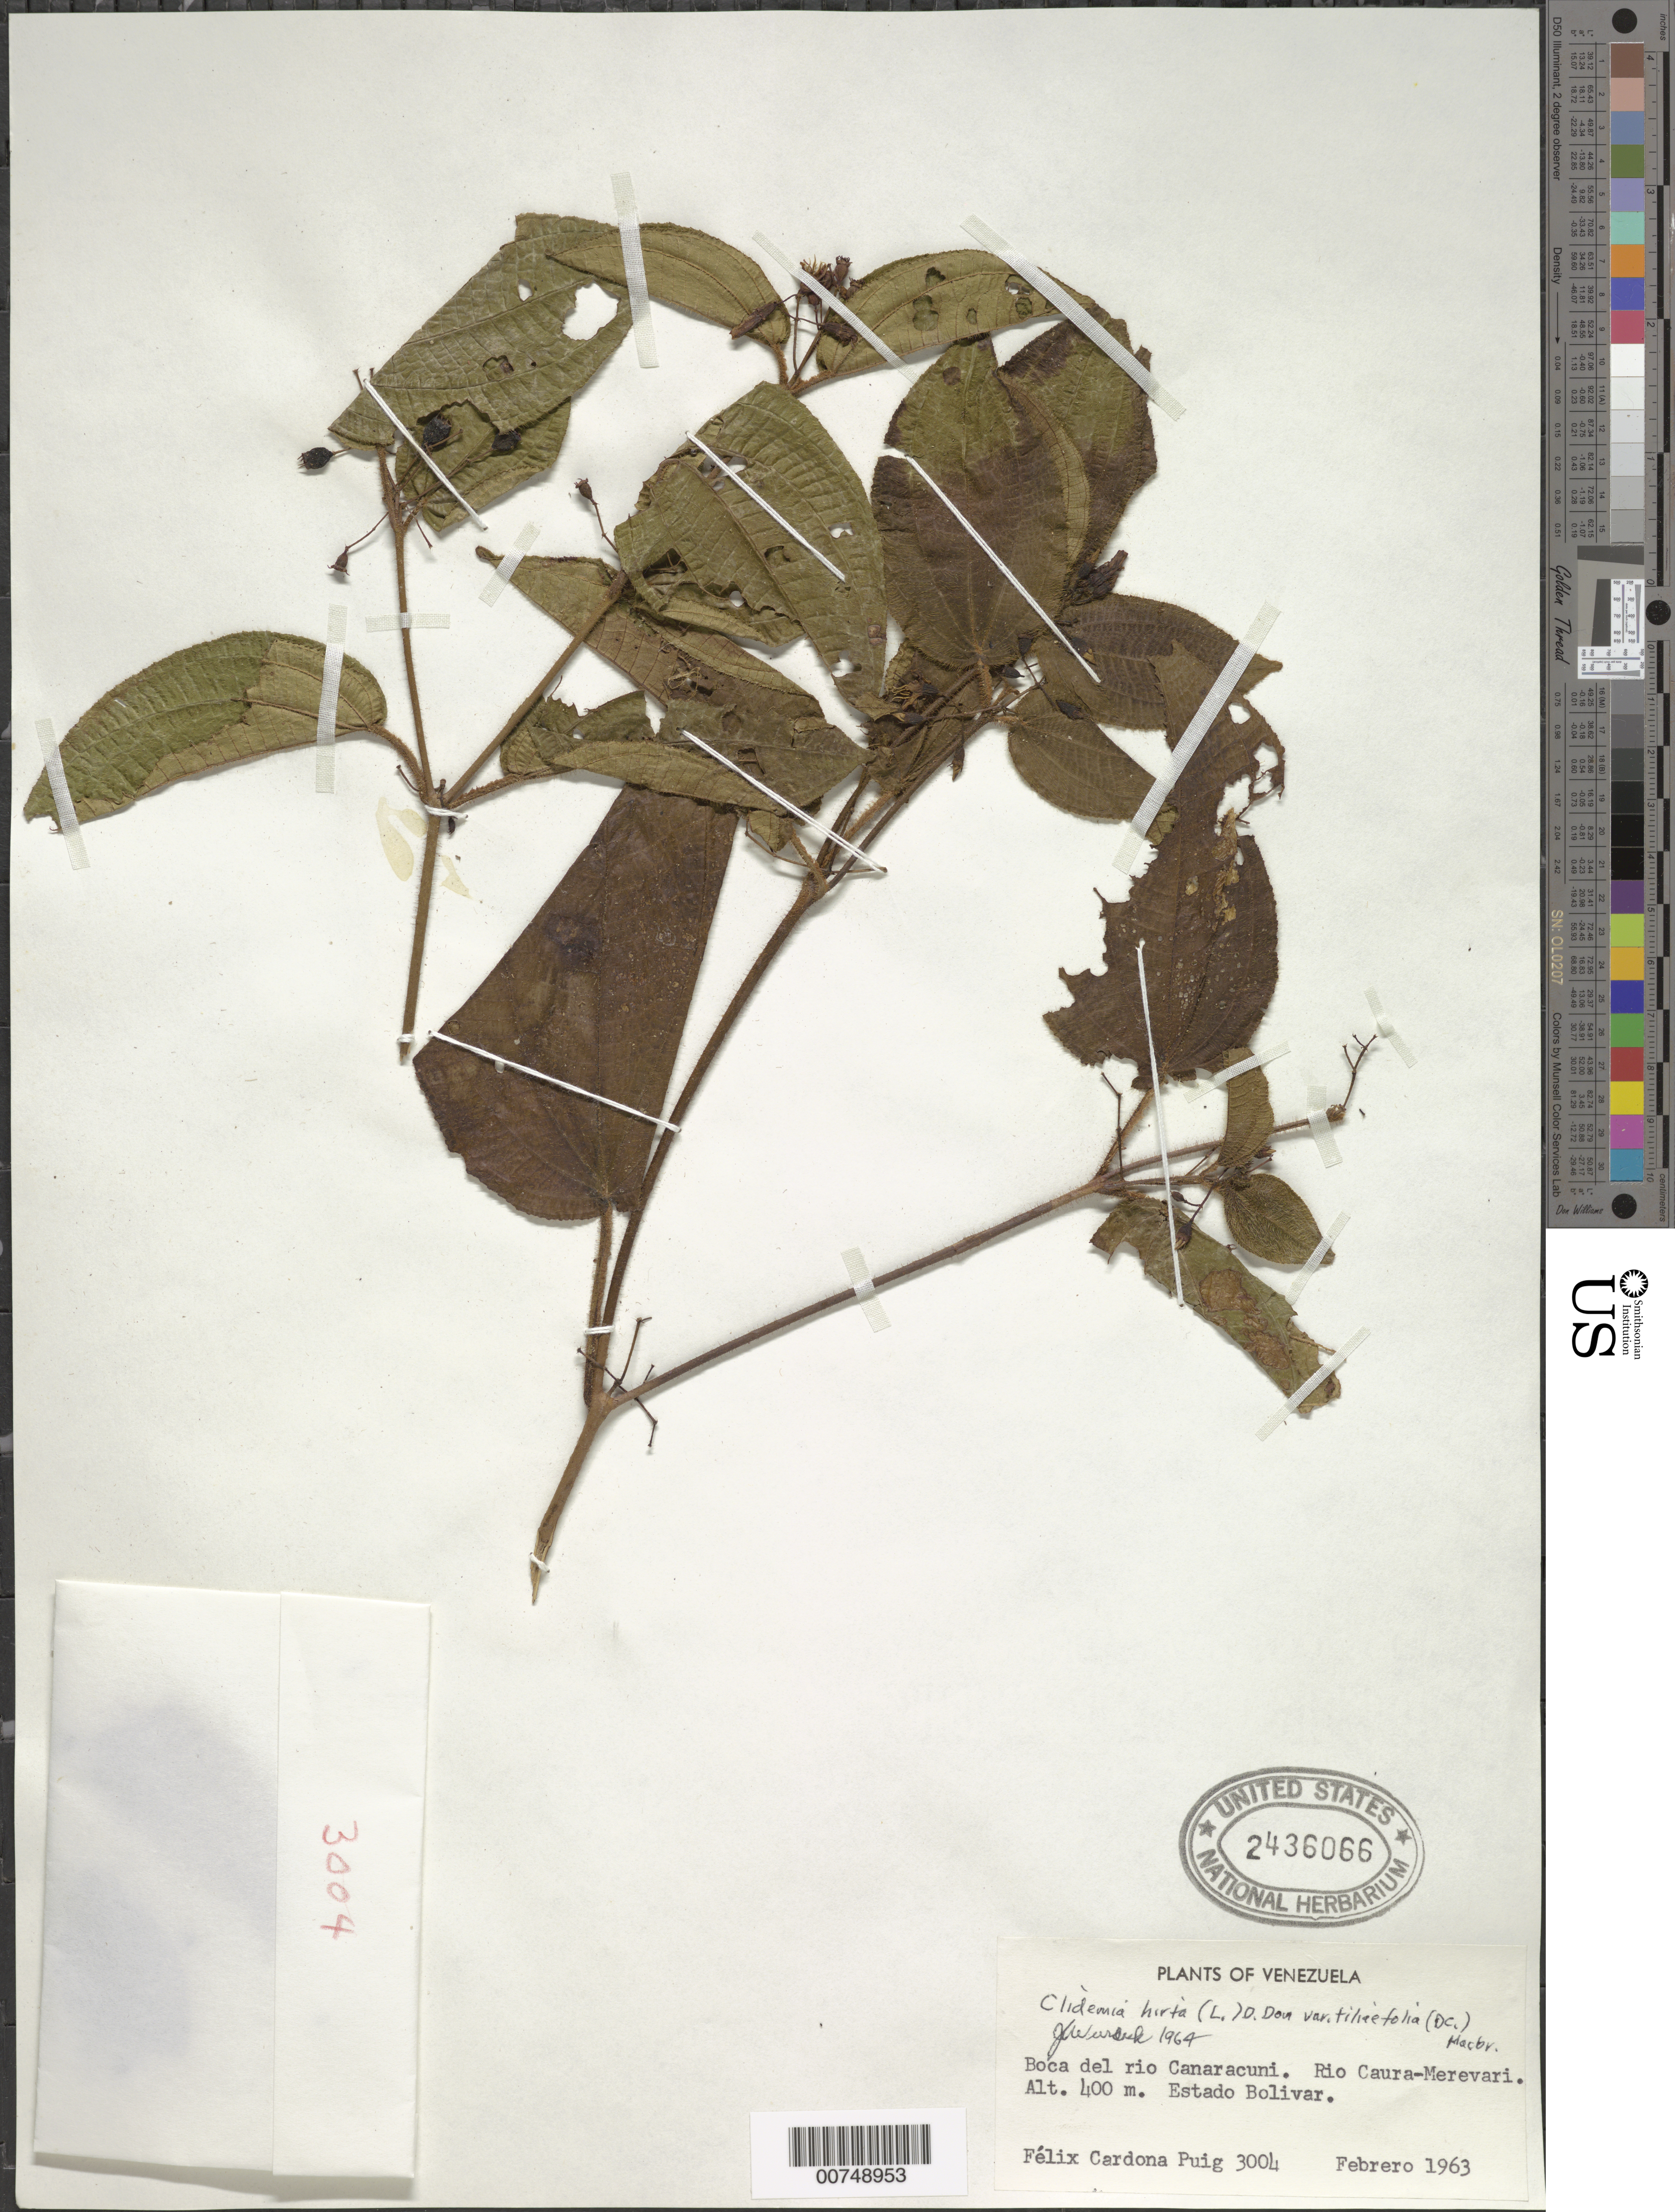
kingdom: Plantae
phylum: Tracheophyta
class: Magnoliopsida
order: Myrtales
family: Melastomataceae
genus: Clidemia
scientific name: Clidemia hirta var. tiliifolia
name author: (DC.) J.F. Macbr.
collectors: F. Cardona Puig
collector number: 3004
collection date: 1963-02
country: Venezuela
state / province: Bolivar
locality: Boca del rio Canaracuni. Rio Caura-Merevari.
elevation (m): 400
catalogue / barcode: US 2436066